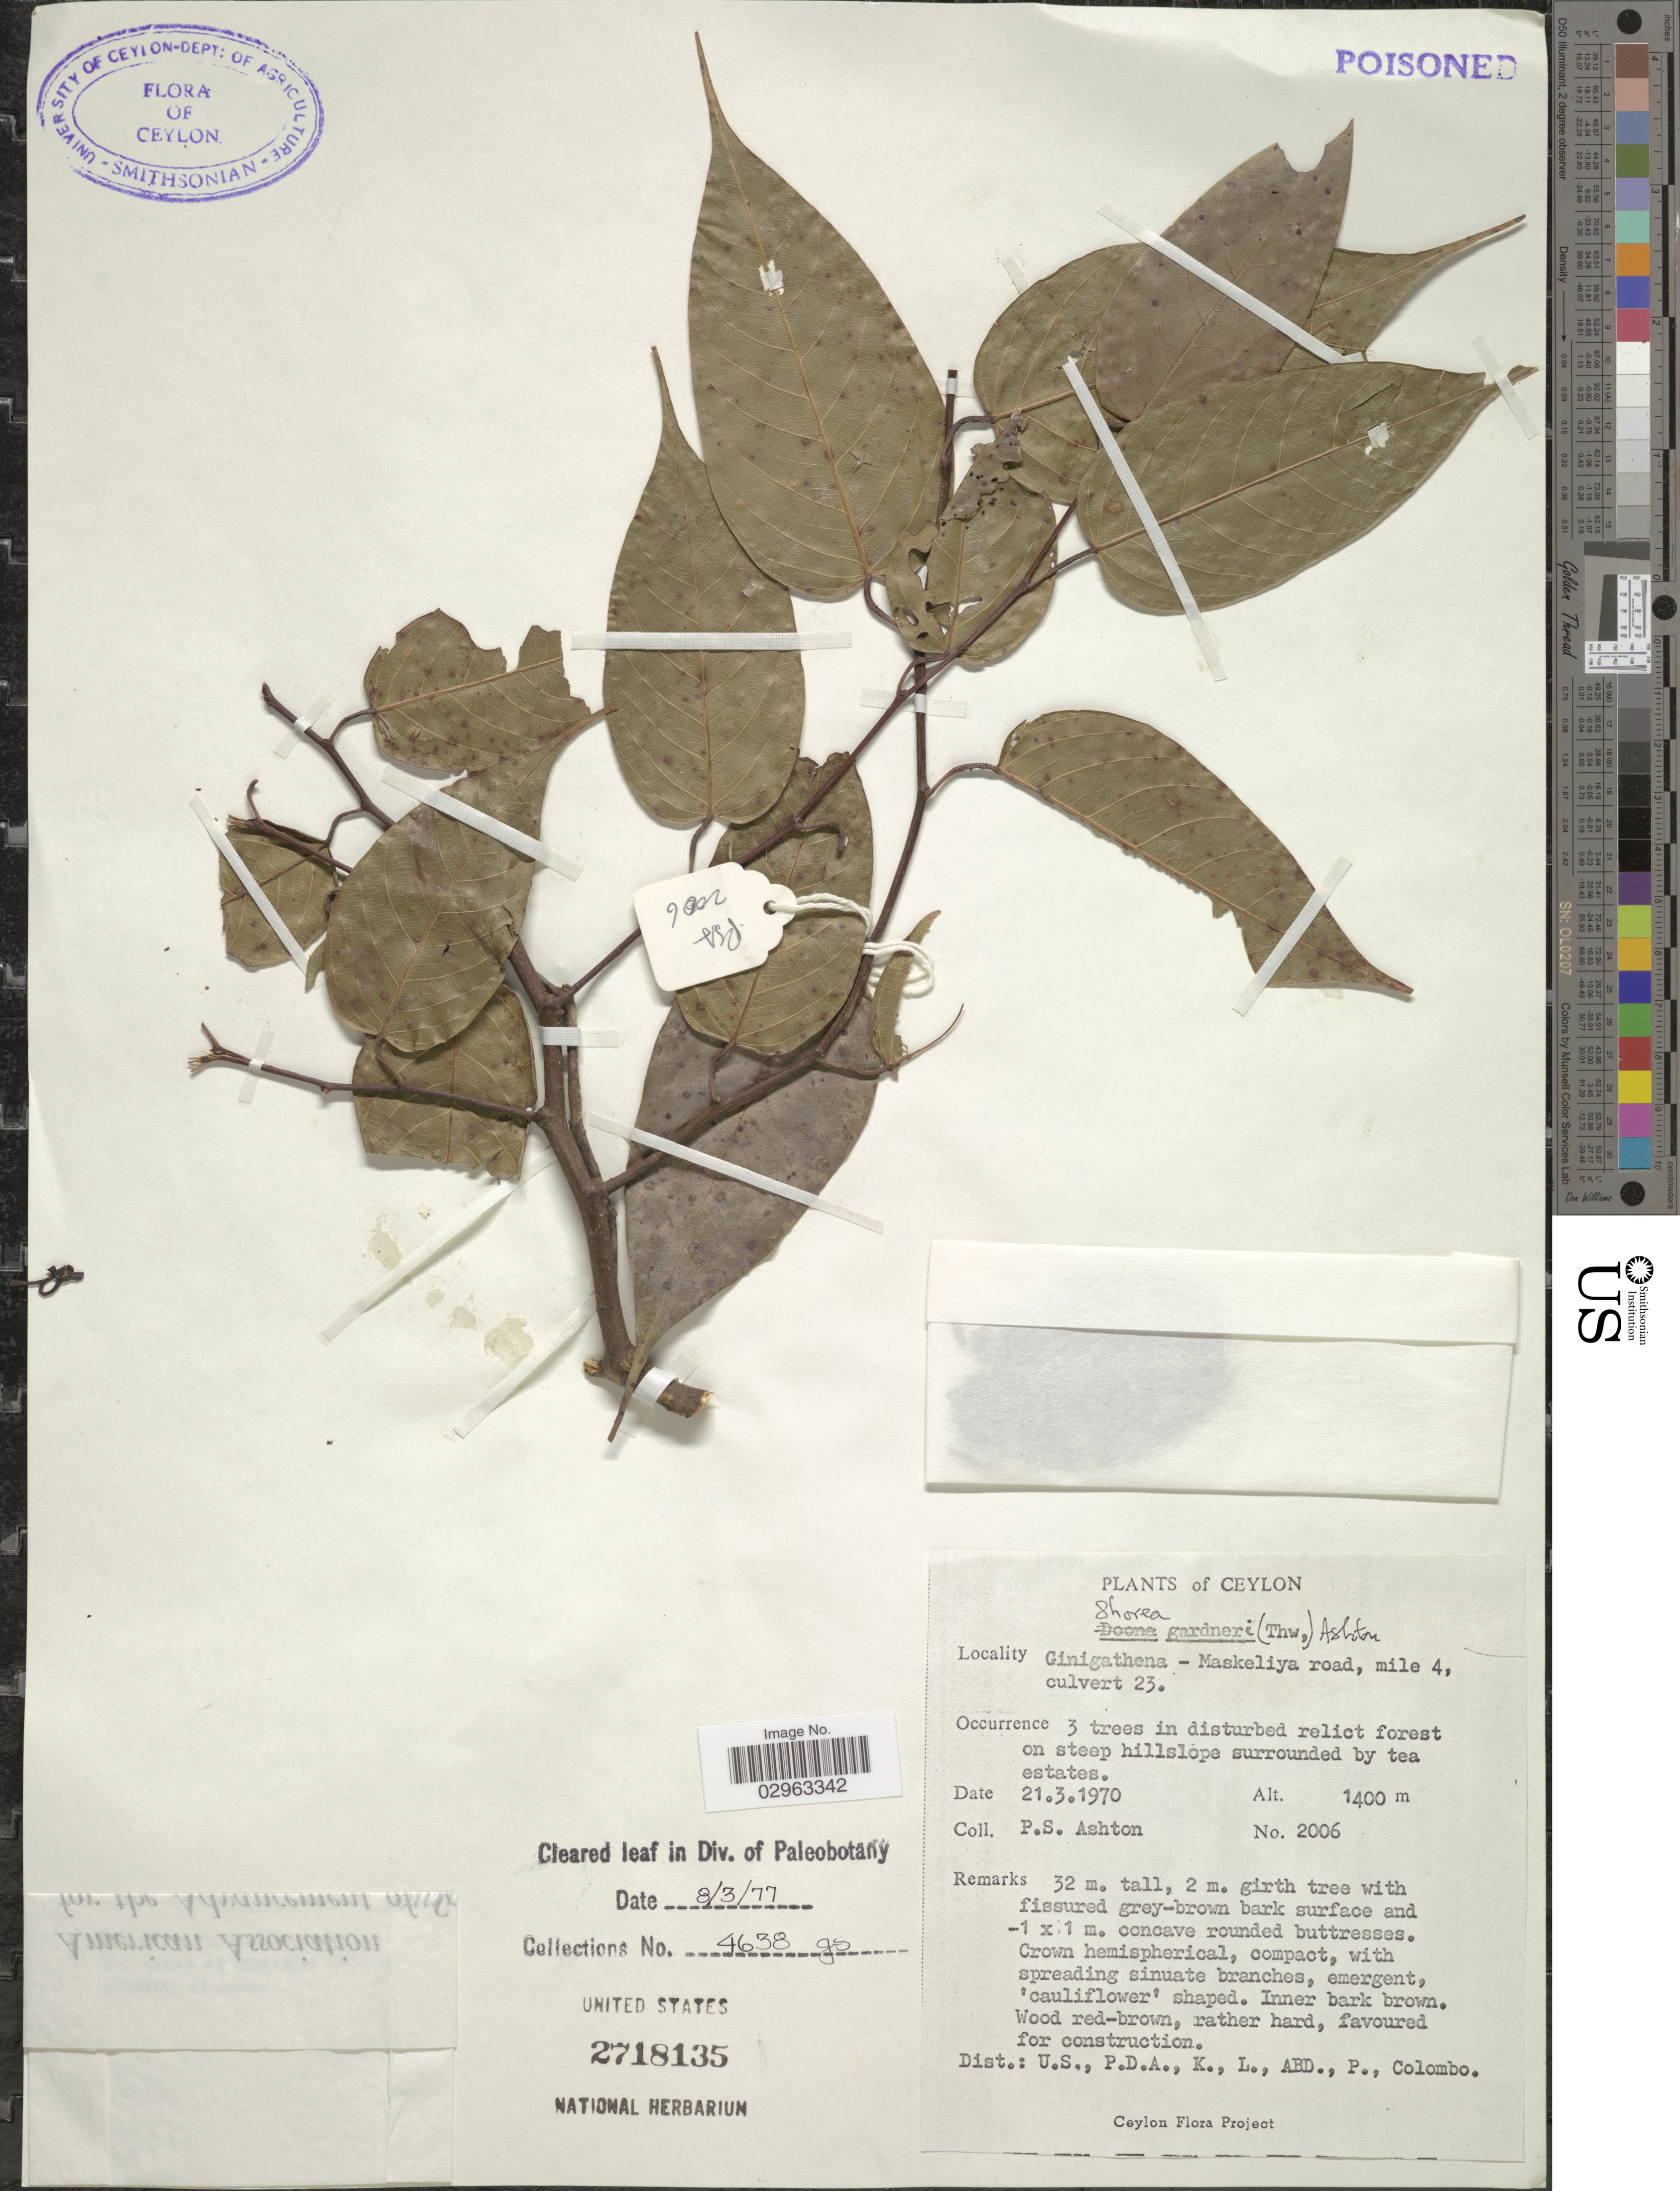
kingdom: Plantae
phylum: Tracheophyta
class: Magnoliopsida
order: Malvales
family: Dipterocarpaceae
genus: Doona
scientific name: Doona gardneri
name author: Thwaites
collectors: P. S. Ashton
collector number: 2006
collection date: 1970-03-21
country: Sri Lanka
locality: Ceylon, Ginigathena - Maskeliya road, mile 4, culvert 23.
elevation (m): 1400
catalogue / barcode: US 2718135